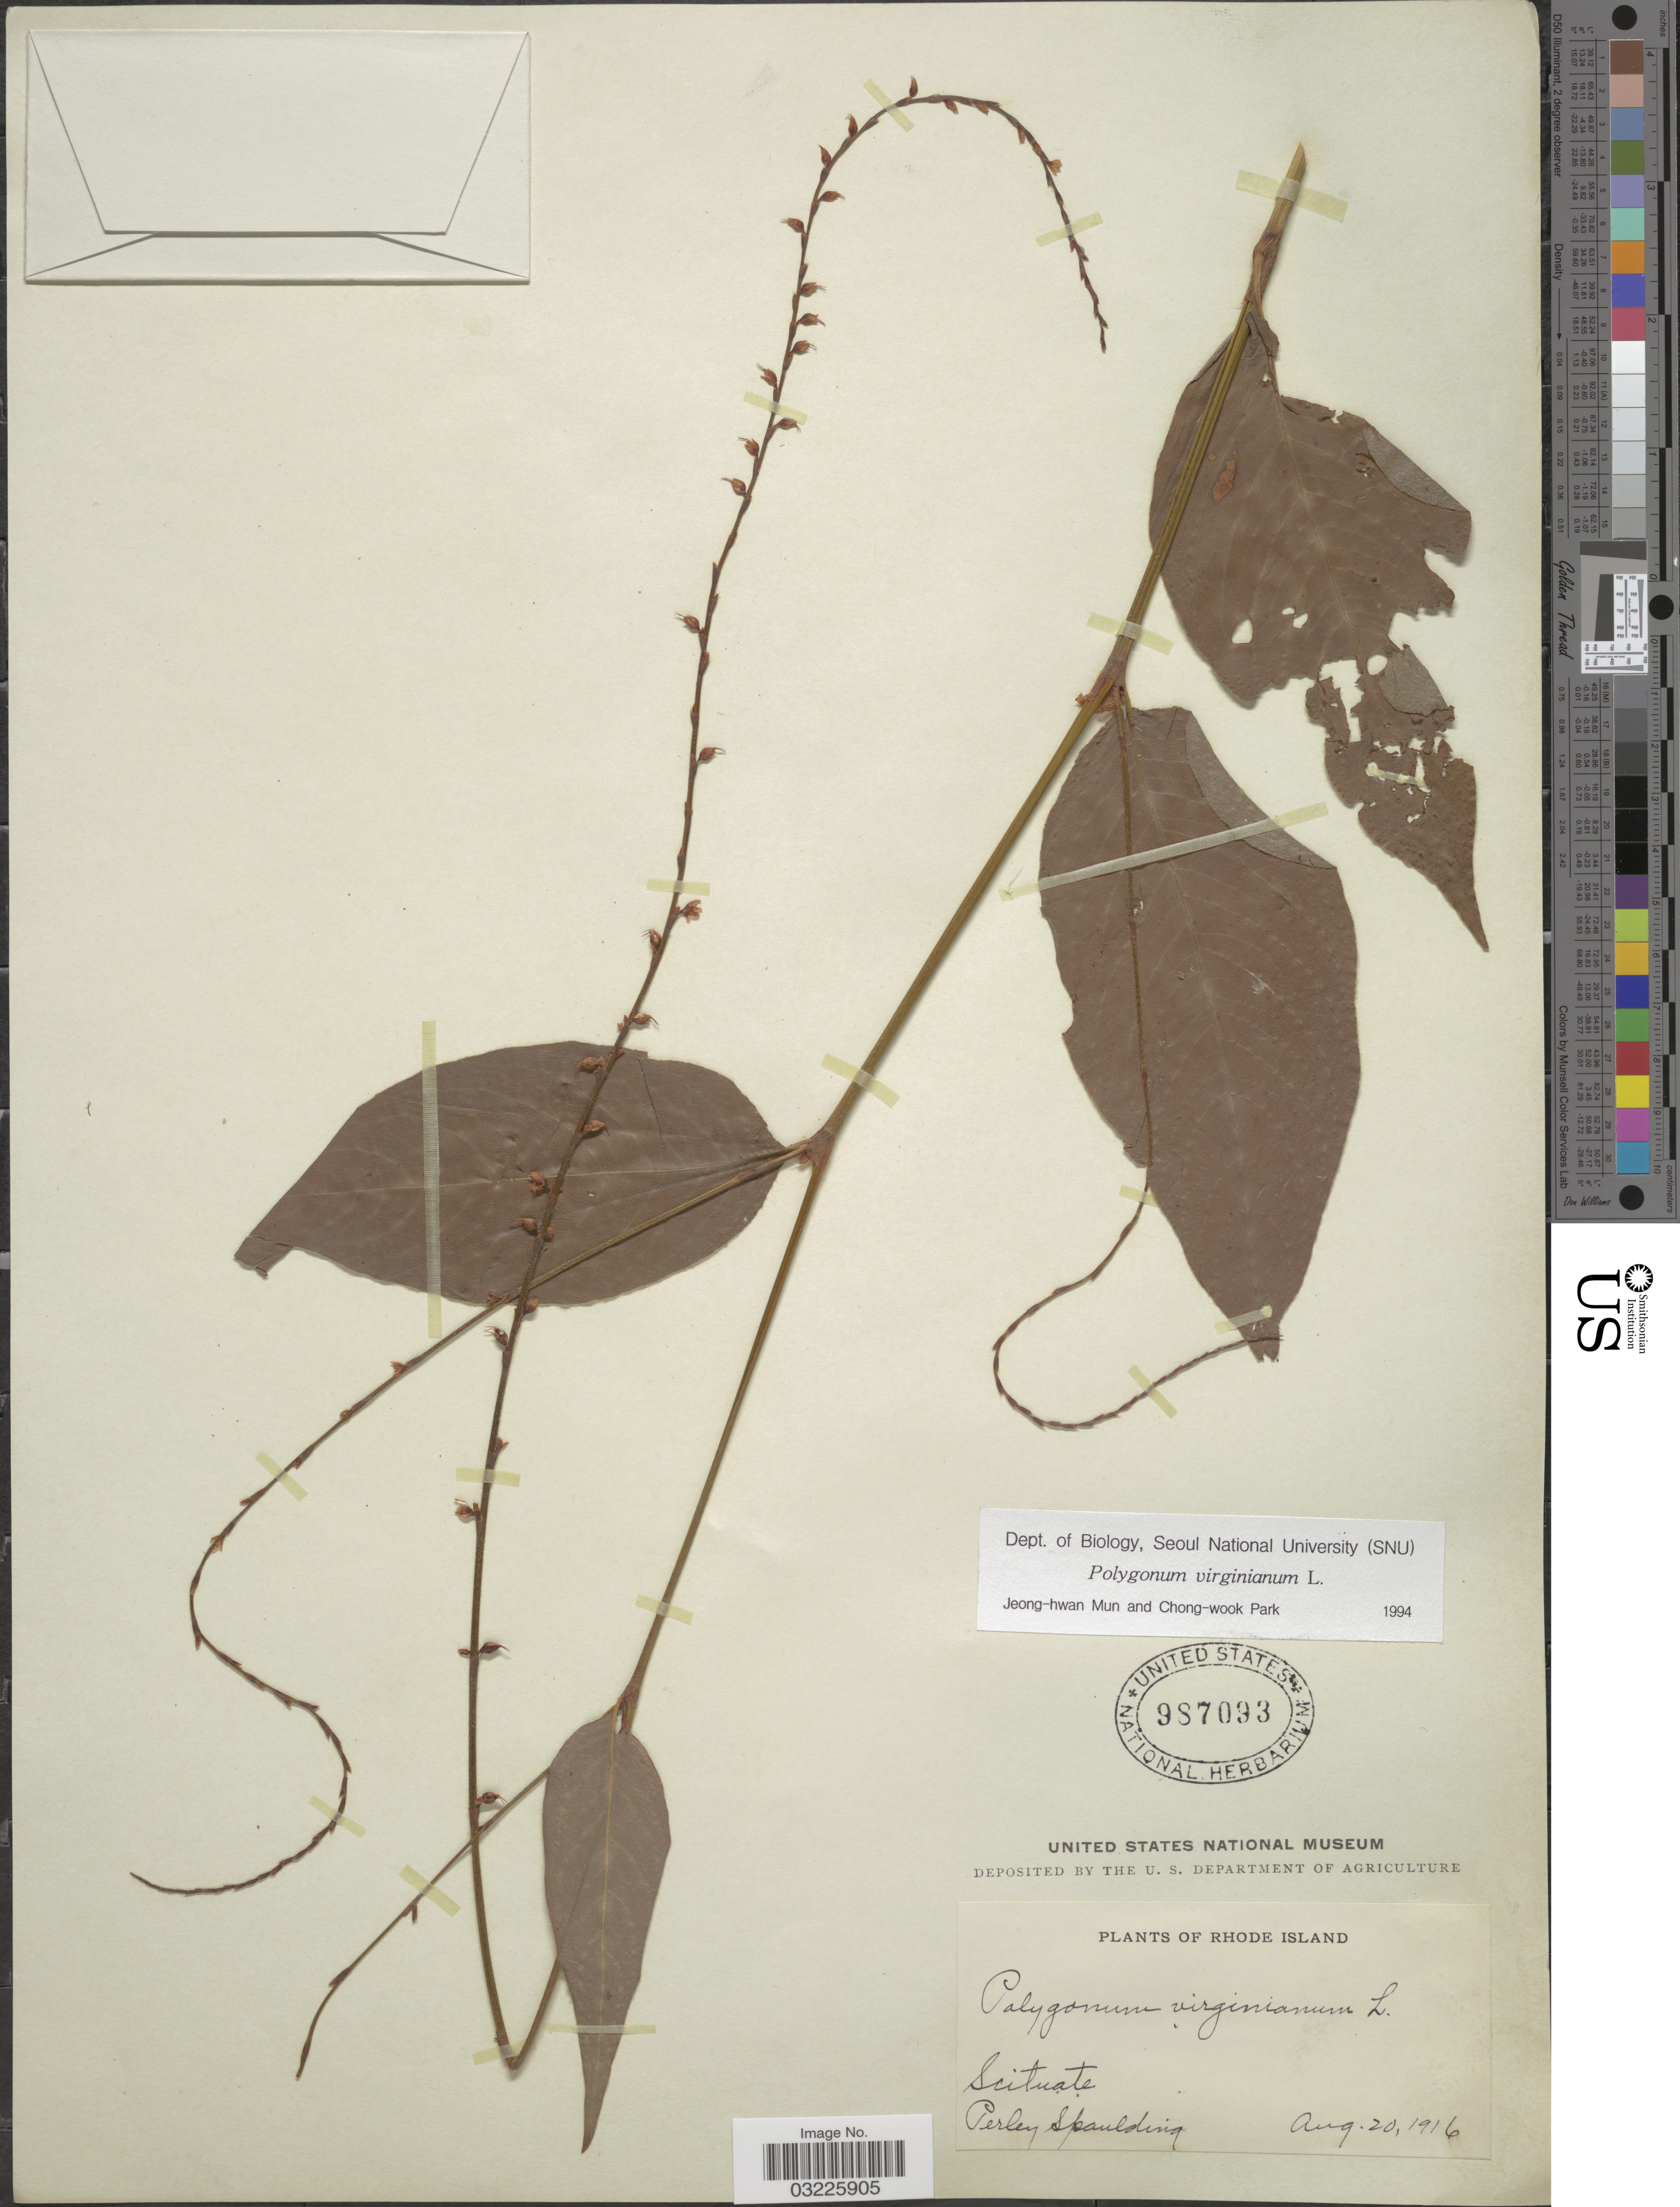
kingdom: Plantae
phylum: Tracheophyta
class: Magnoliopsida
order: Caryophyllales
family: Polygonaceae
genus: Persicaria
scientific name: Persicaria virginiana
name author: (L.) Gaertn.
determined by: Atha, D. E.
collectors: P. Spaulding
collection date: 1916-08-20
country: United States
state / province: Rhode Island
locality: Scituate.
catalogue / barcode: US 987093